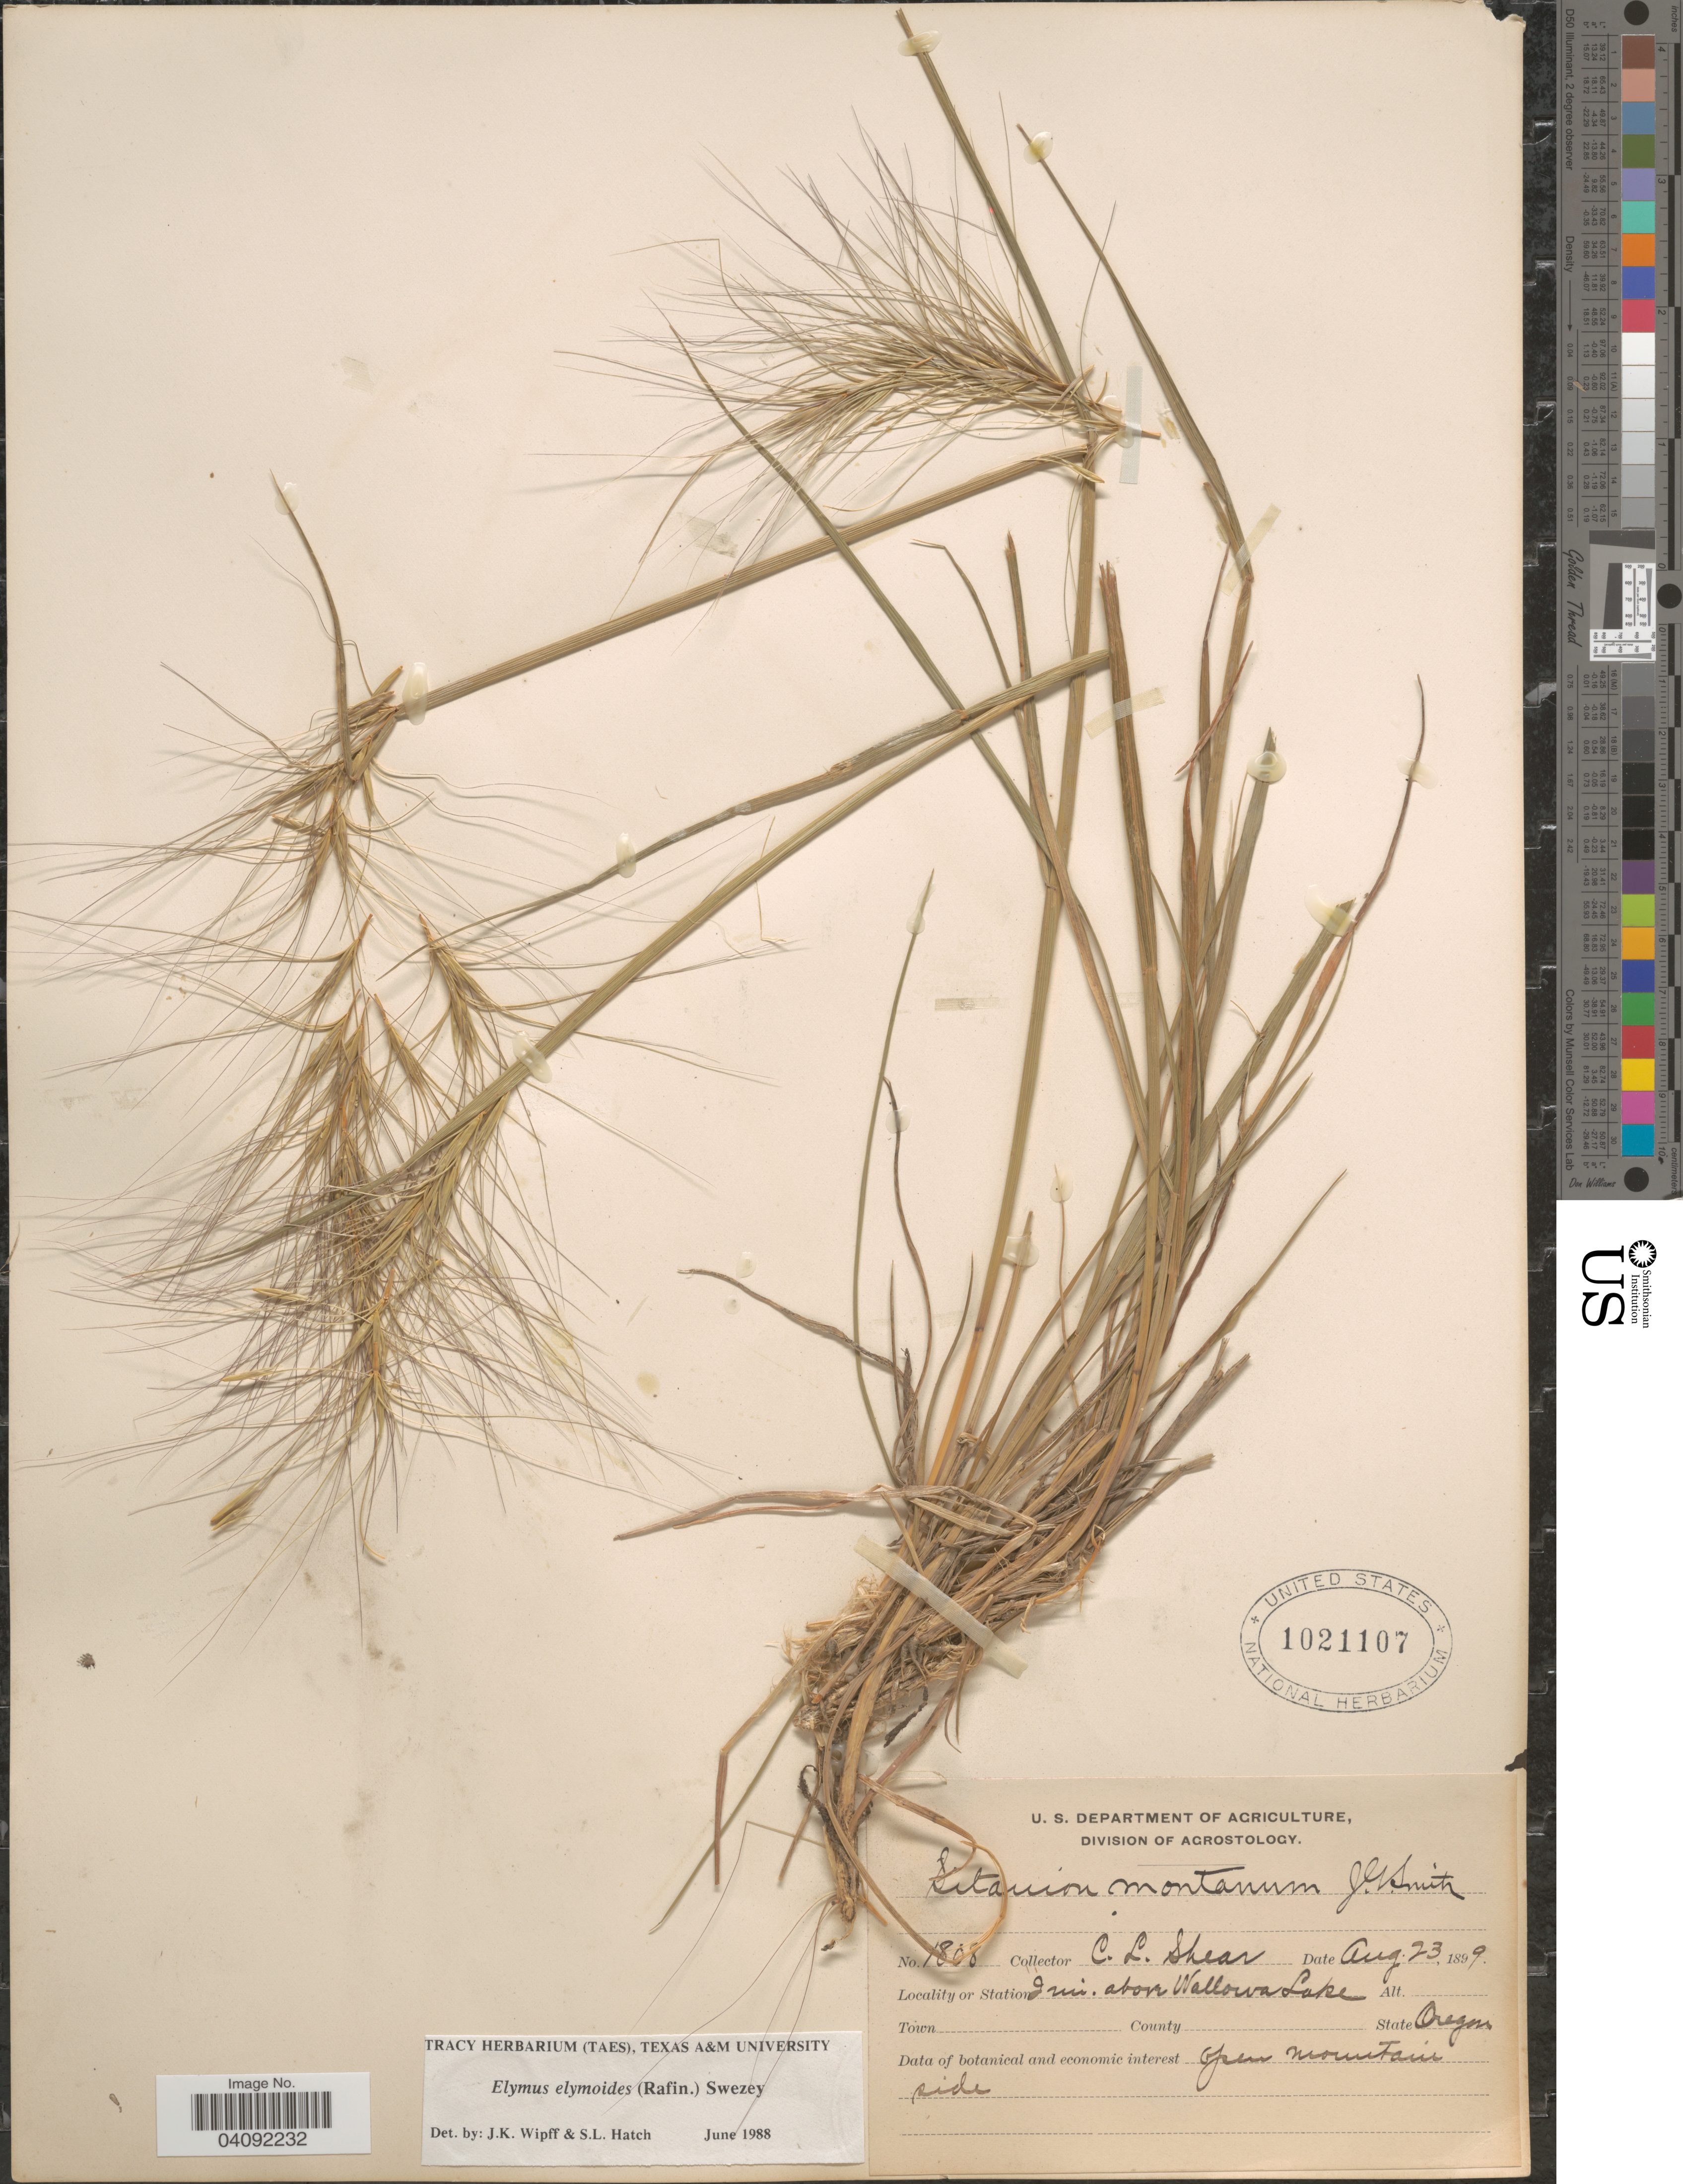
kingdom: Plantae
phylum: Tracheophyta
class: Liliopsida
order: Poales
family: Poaceae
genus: Elymus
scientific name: Elymus elymoides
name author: (Raf.) Swezey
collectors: C. L. Shear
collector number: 1808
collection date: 1899-08-23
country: United States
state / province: Oregon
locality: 2 mi. above Wallowa Lake. Open mountain side.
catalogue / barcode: US 1021107